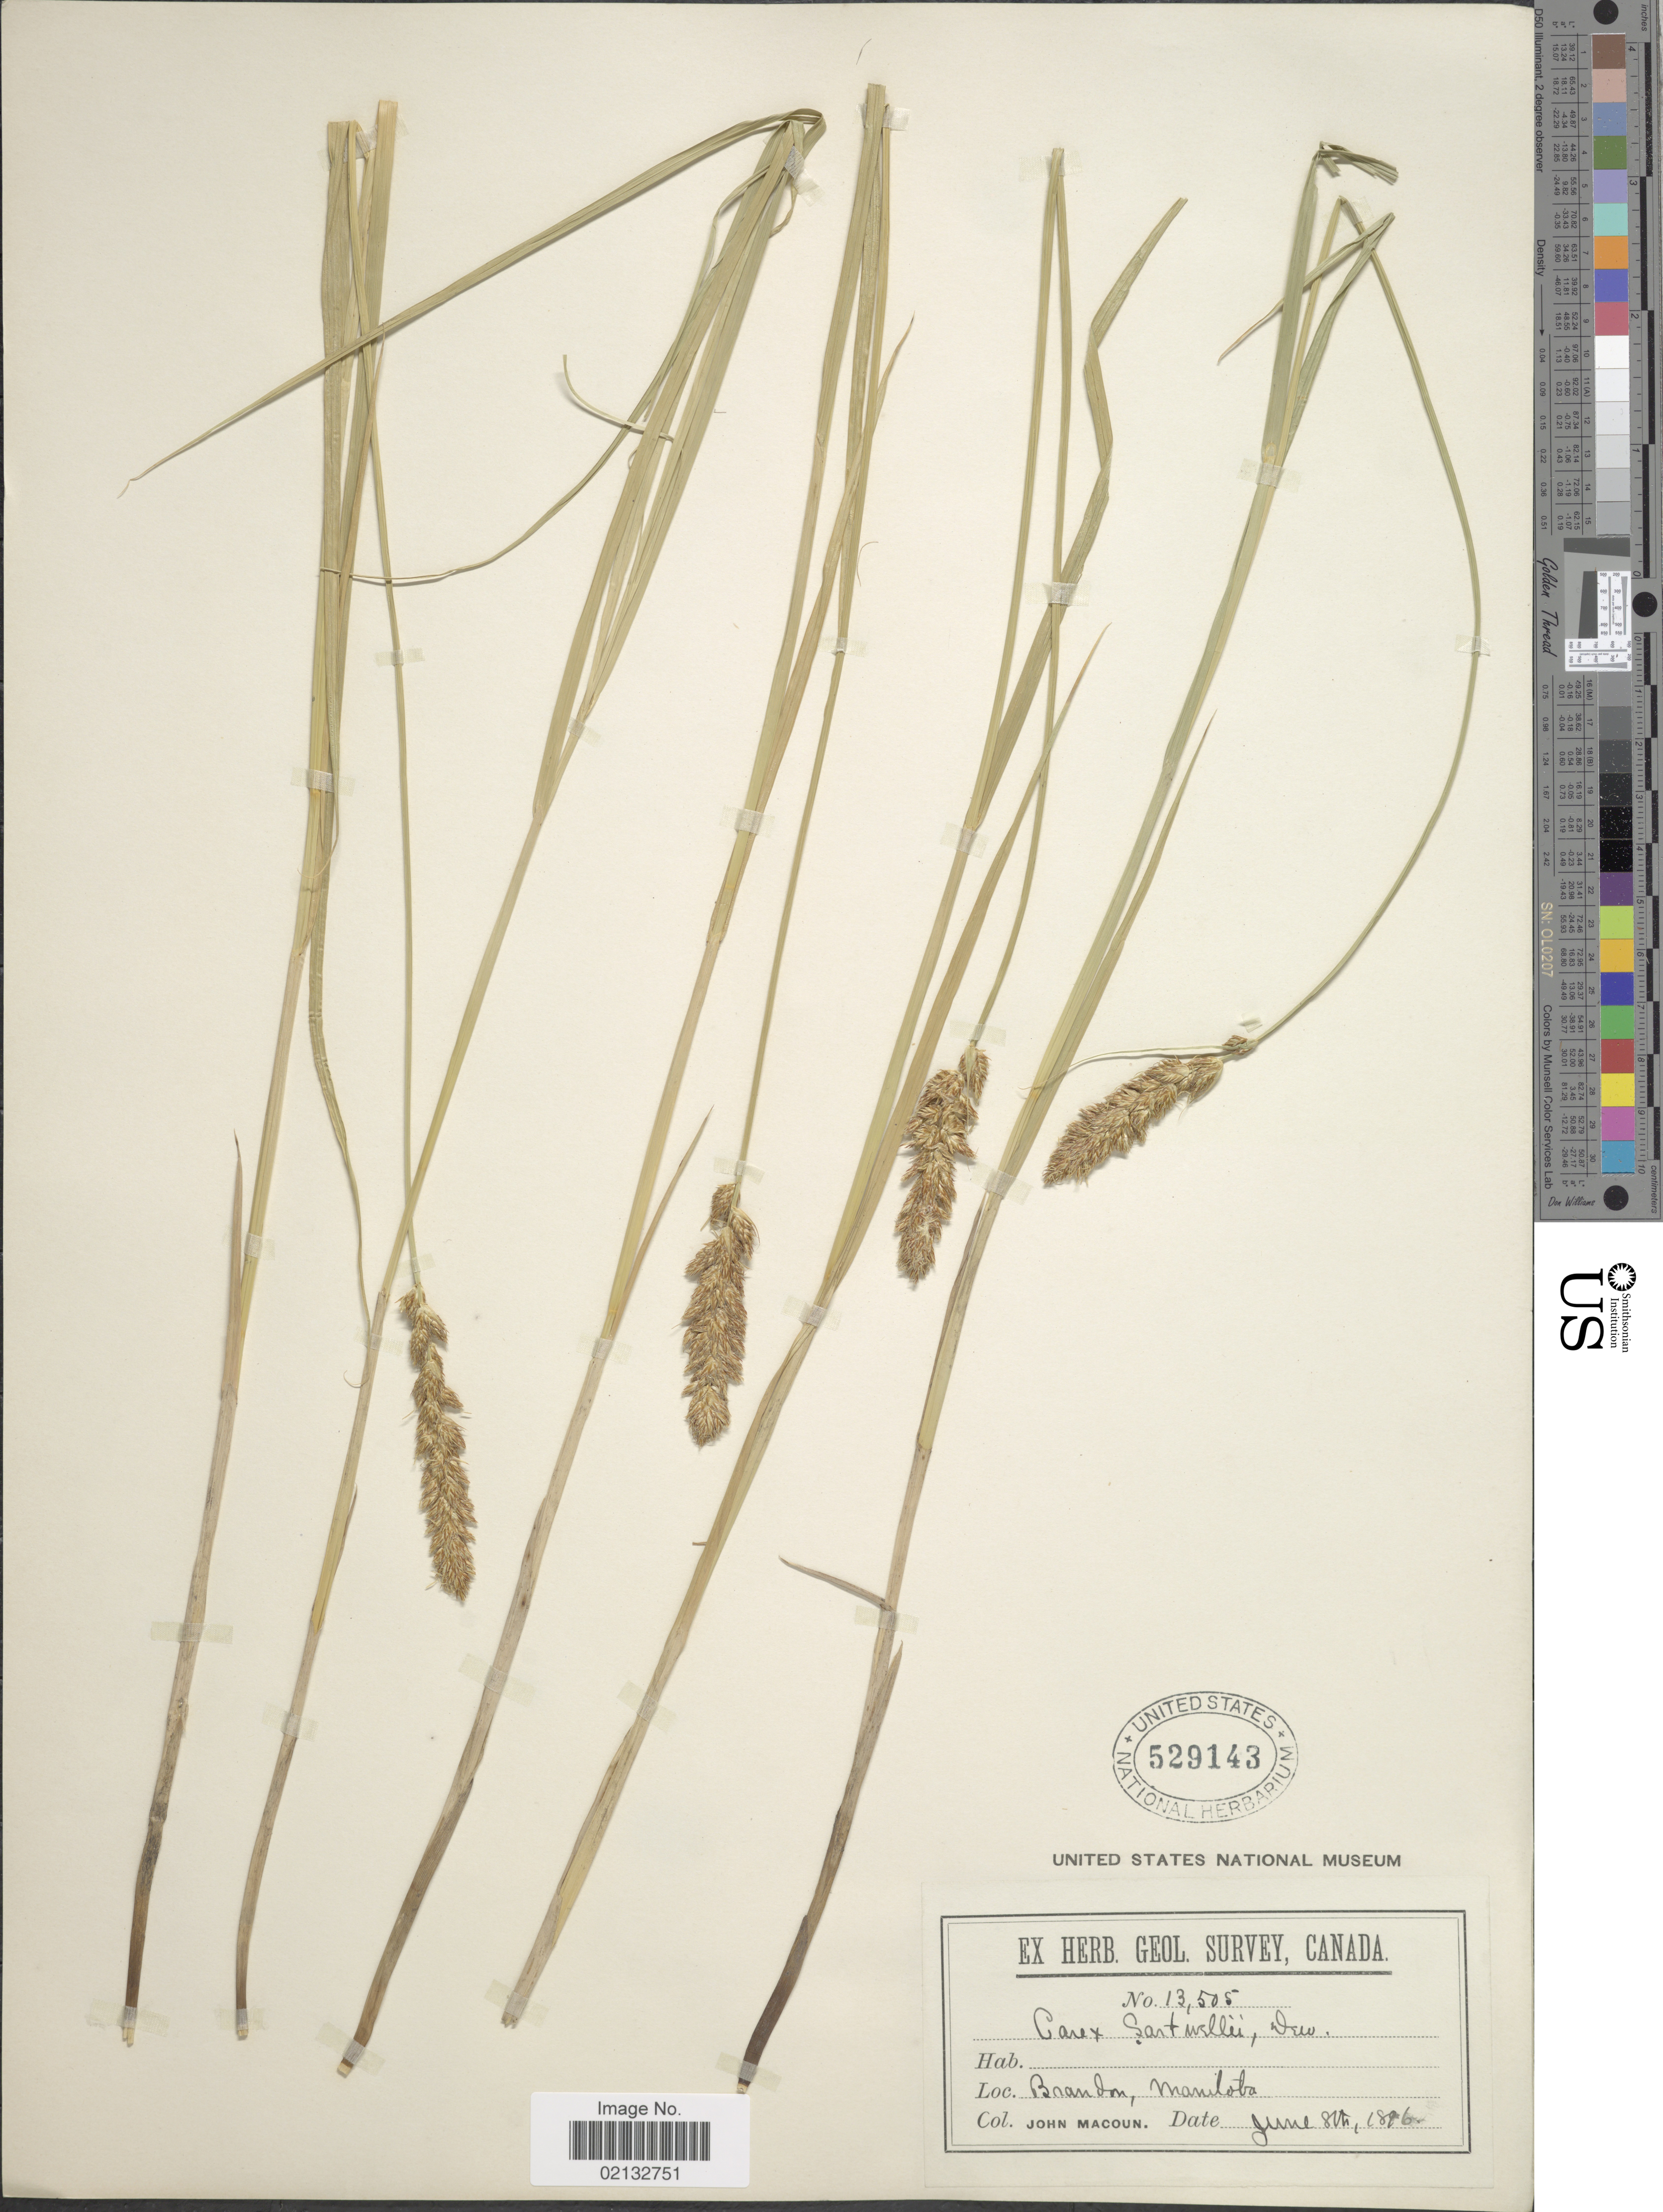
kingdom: Plantae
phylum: Tracheophyta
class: Liliopsida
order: Poales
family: Cyperaceae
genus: Carex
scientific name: Carex sartwellii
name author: Dewey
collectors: J. Macoun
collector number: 13505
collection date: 1896-06-08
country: Canada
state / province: Manitoba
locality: Brandon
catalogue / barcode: US 529143